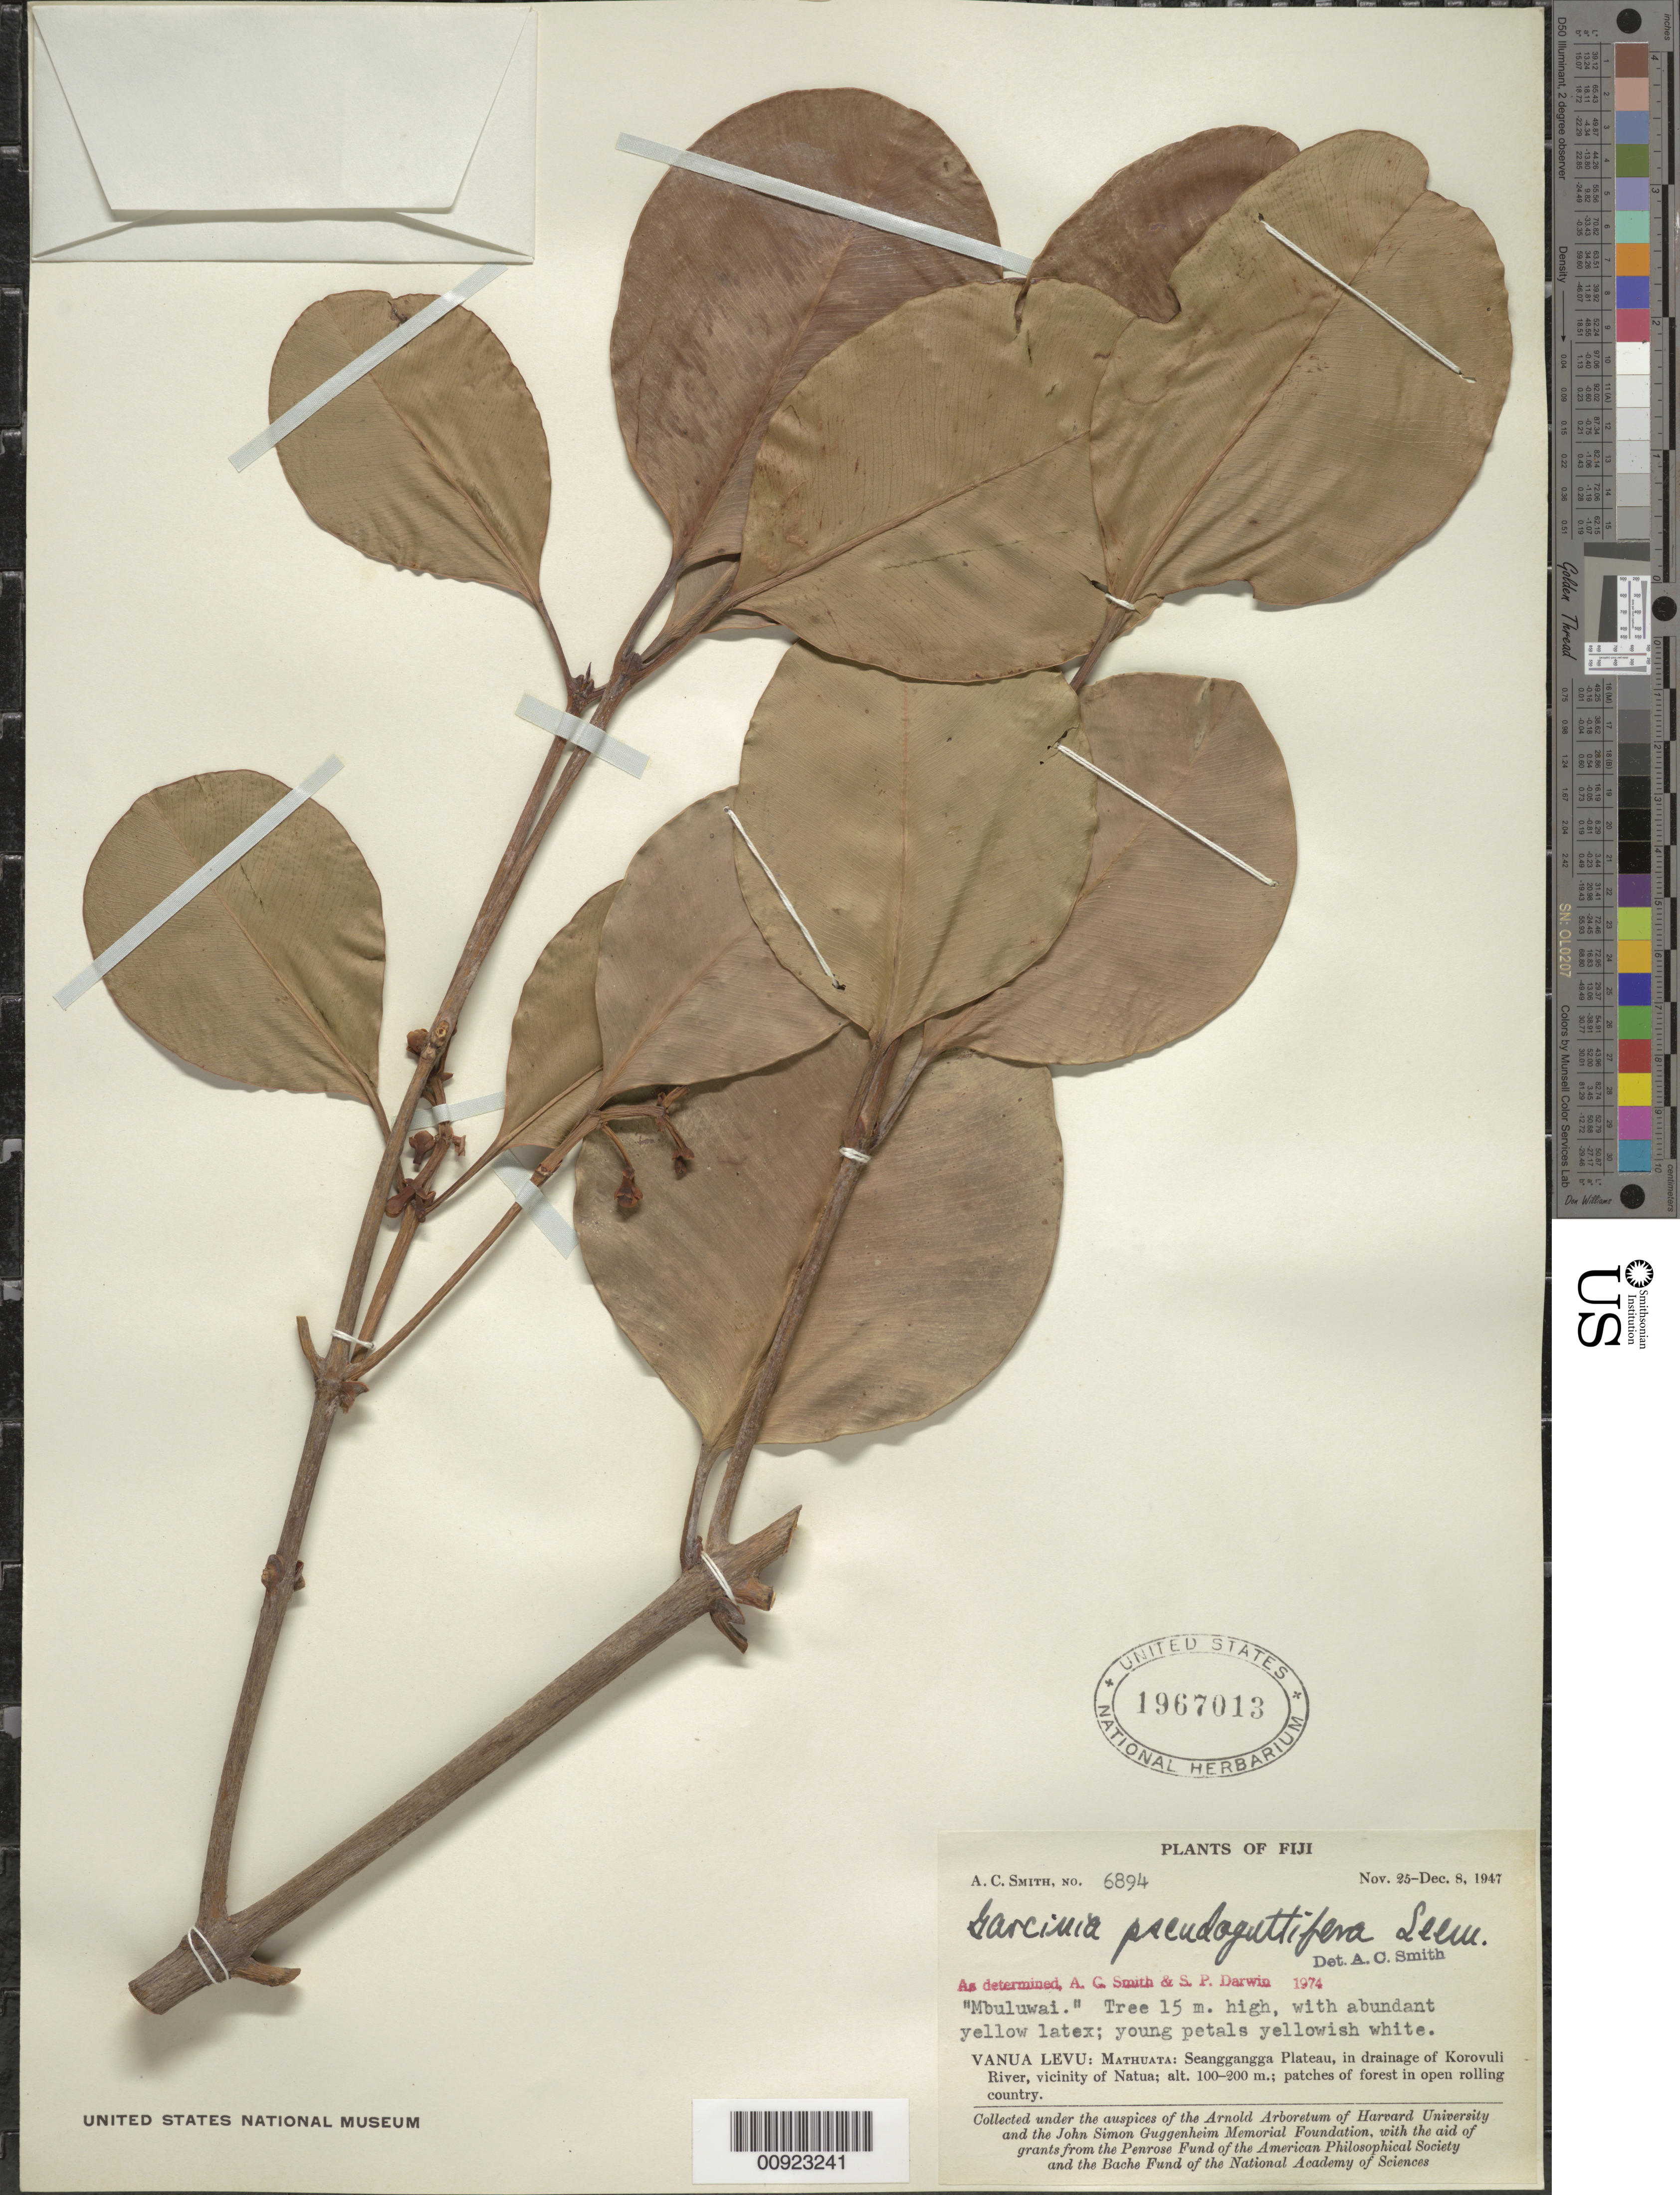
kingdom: Plantae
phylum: Tracheophyta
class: Magnoliopsida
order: Malpighiales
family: Clusiaceae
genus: Garcinia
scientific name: Garcinia pseudoguttifera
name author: Seem.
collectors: C. A. Smith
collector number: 6894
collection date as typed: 25 Nov 1947 to 08 Dec 1947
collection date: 1947-11-25/1947-12-08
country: Fiji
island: Vanua Levu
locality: Seanggangga Plateau, in drainage of Korovuli River, vinicity of Natua.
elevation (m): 100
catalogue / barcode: US 1967013